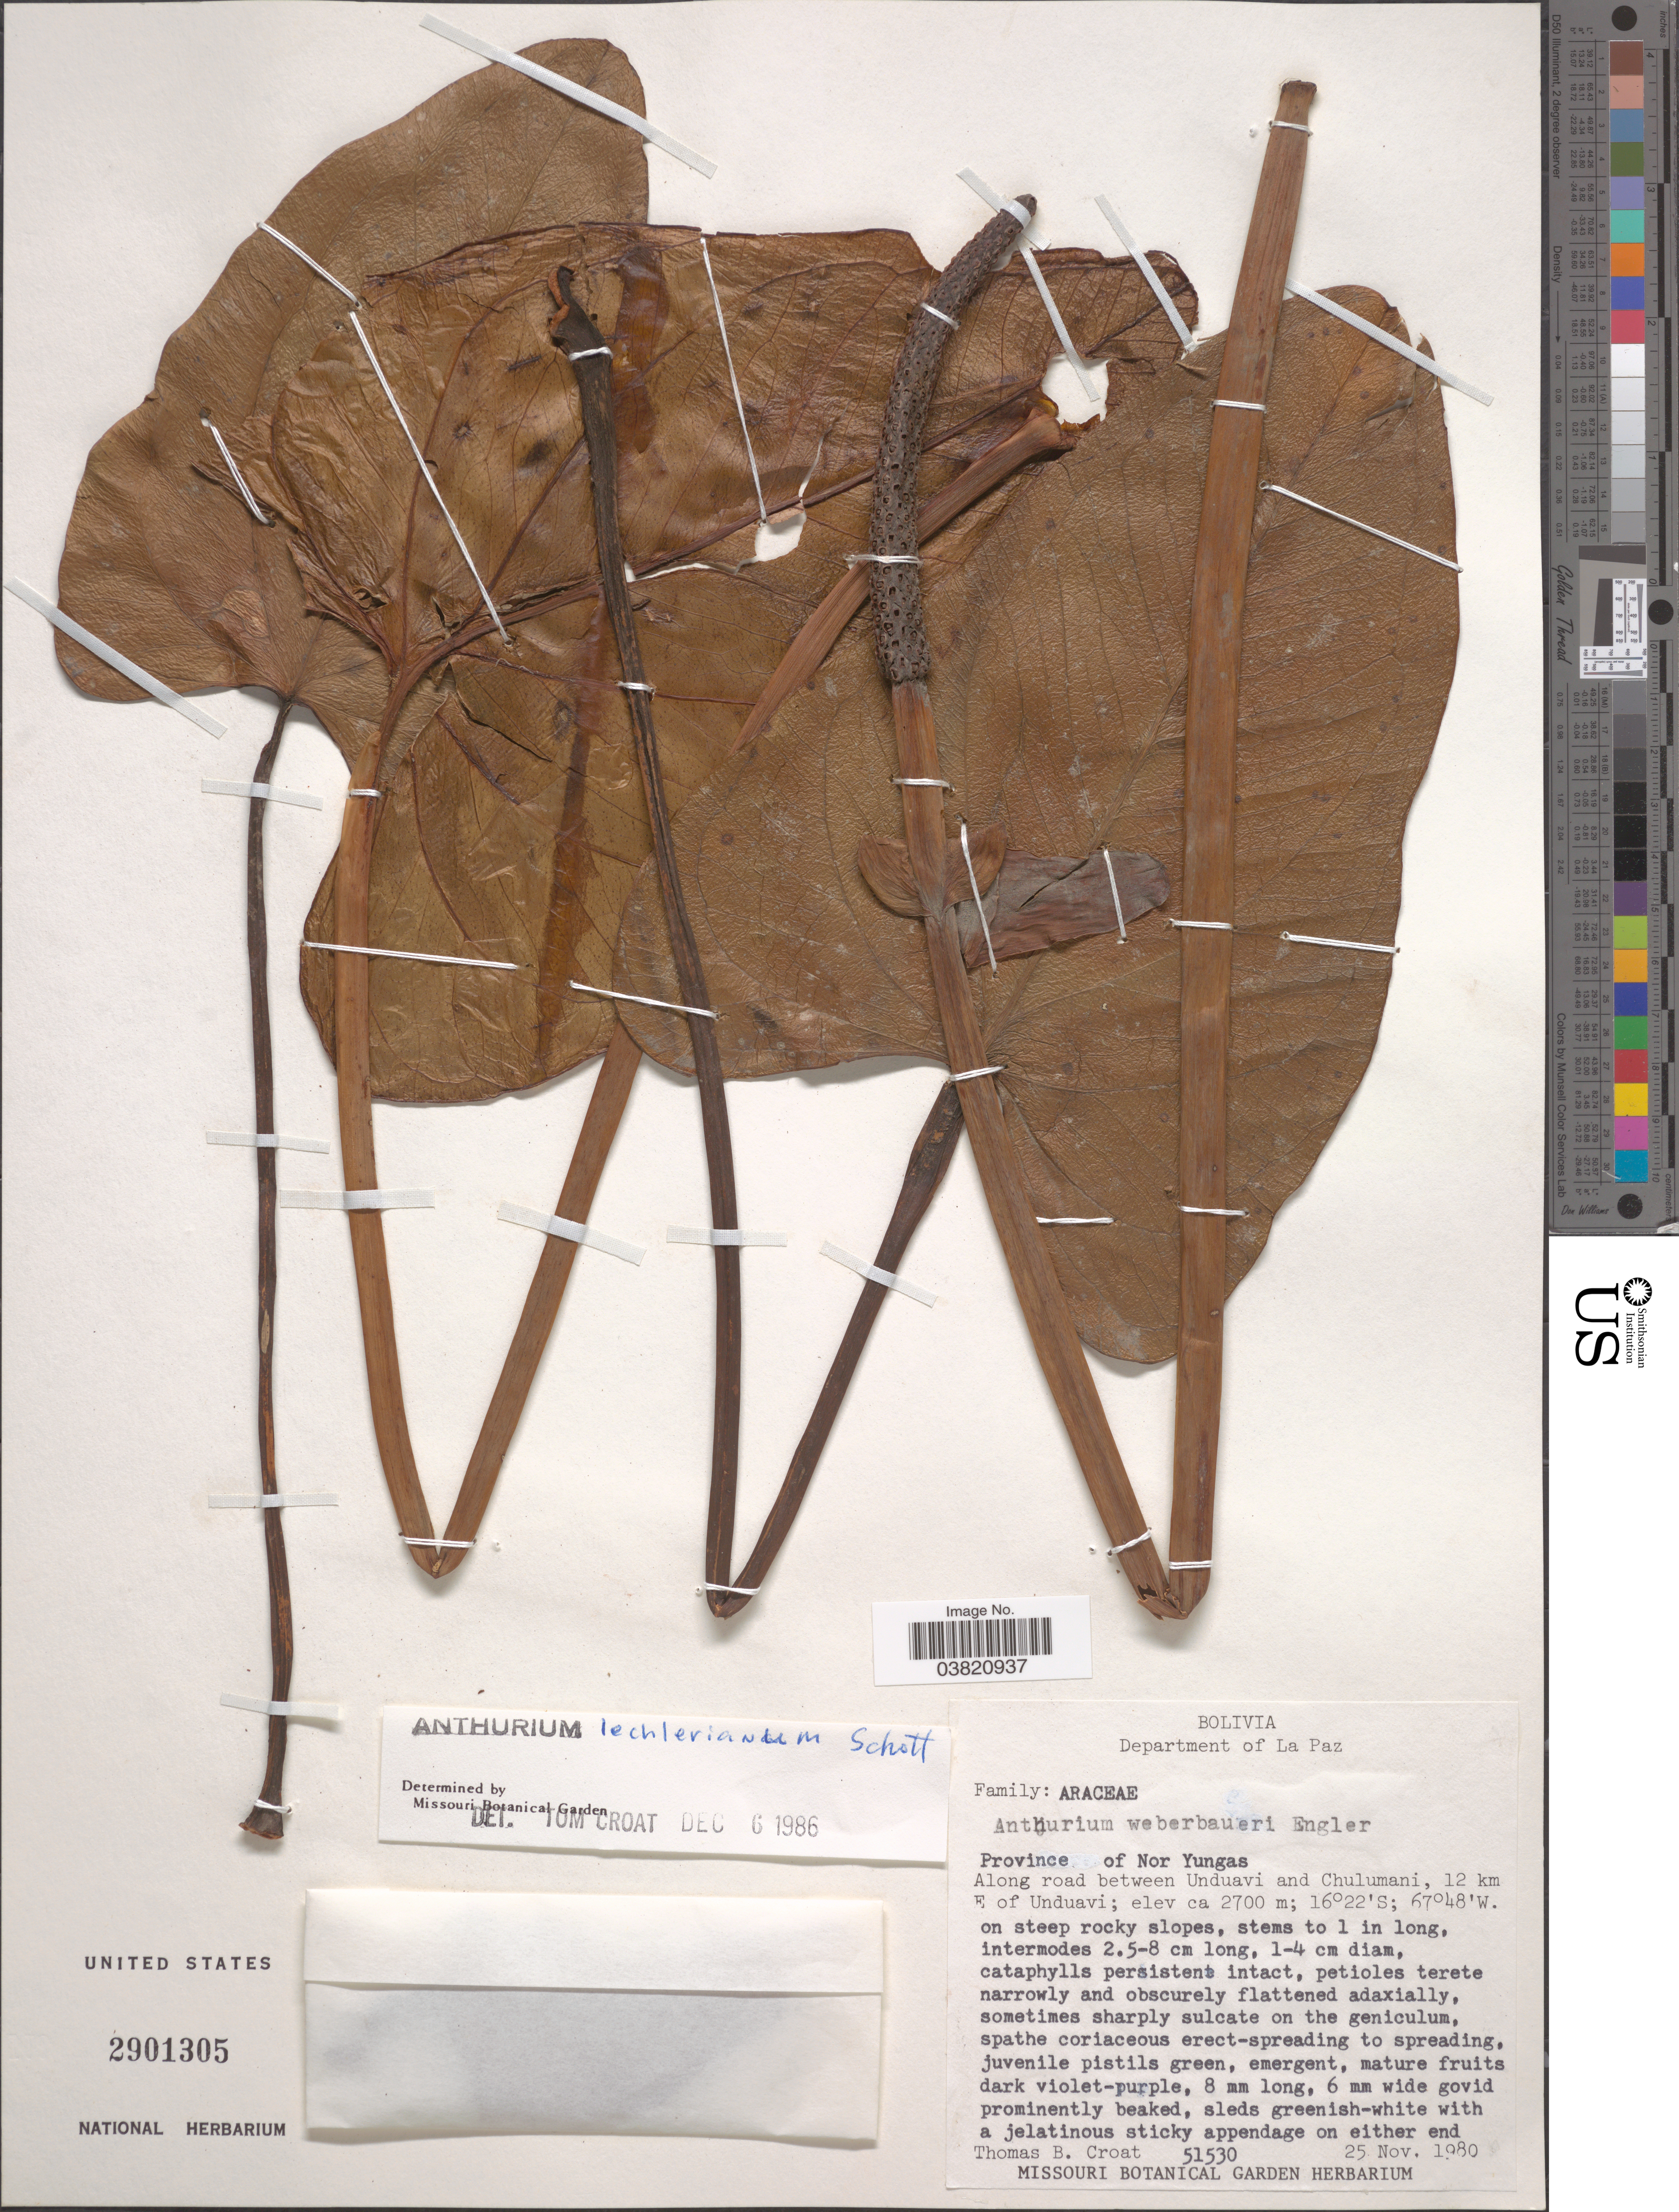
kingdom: Plantae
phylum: Tracheophyta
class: Liliopsida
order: Alismatales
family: Araceae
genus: Anthurium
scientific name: Anthurium lechlerianum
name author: Schott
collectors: T. B. Croat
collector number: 51530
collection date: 1980-11-25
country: Bolivia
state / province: La Paz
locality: Department of La Paz. Province of Nor Yungas. Along road between Unduavi and Chulumani, 12 km E of Unduavi.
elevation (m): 2700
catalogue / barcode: US 2901305